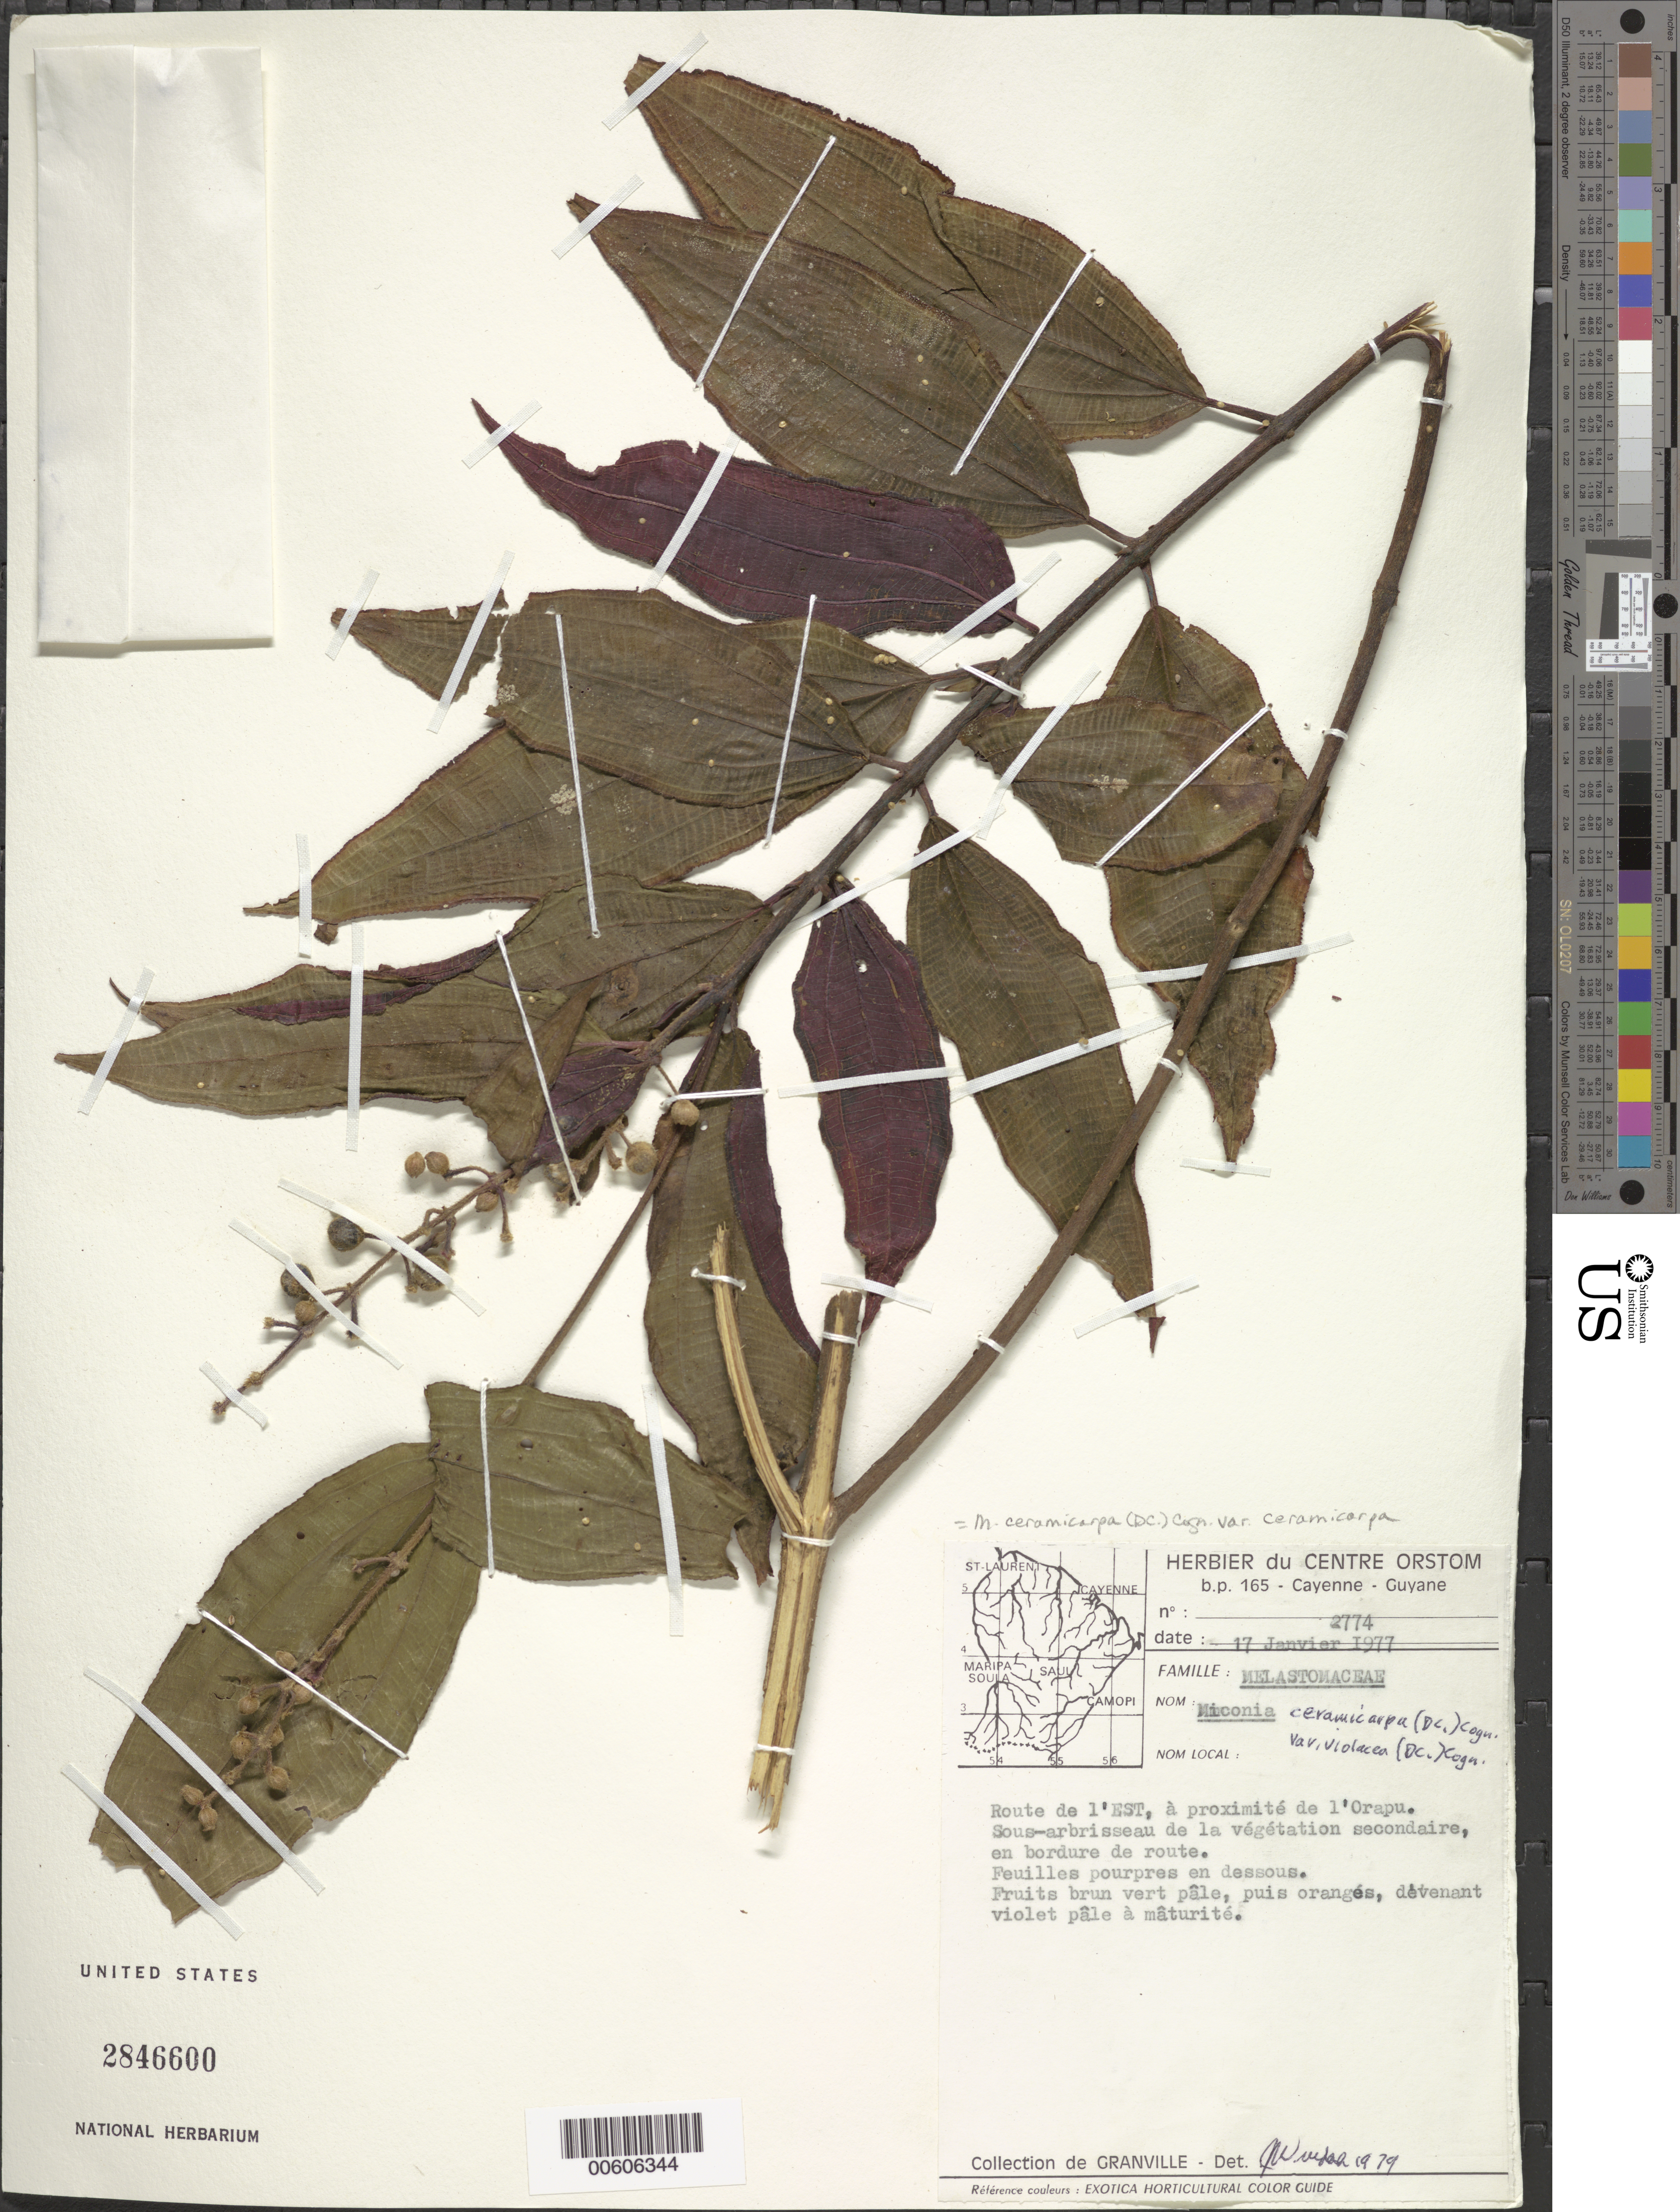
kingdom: Plantae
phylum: Tracheophyta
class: Magnoliopsida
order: Myrtales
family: Melastomataceae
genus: Miconia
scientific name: Miconia ceramicarpa var. ceramicarpa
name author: (DC.) Cogn.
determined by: Wurdack, John J., (US), US (UNITED STATES)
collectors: J.-J. de Granville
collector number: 2774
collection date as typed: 17-Jan-77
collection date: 1977-01-17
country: French Guiana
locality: Orapu, route de l'est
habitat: Vegetation secondaire, en bordure de route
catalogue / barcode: US 2846600